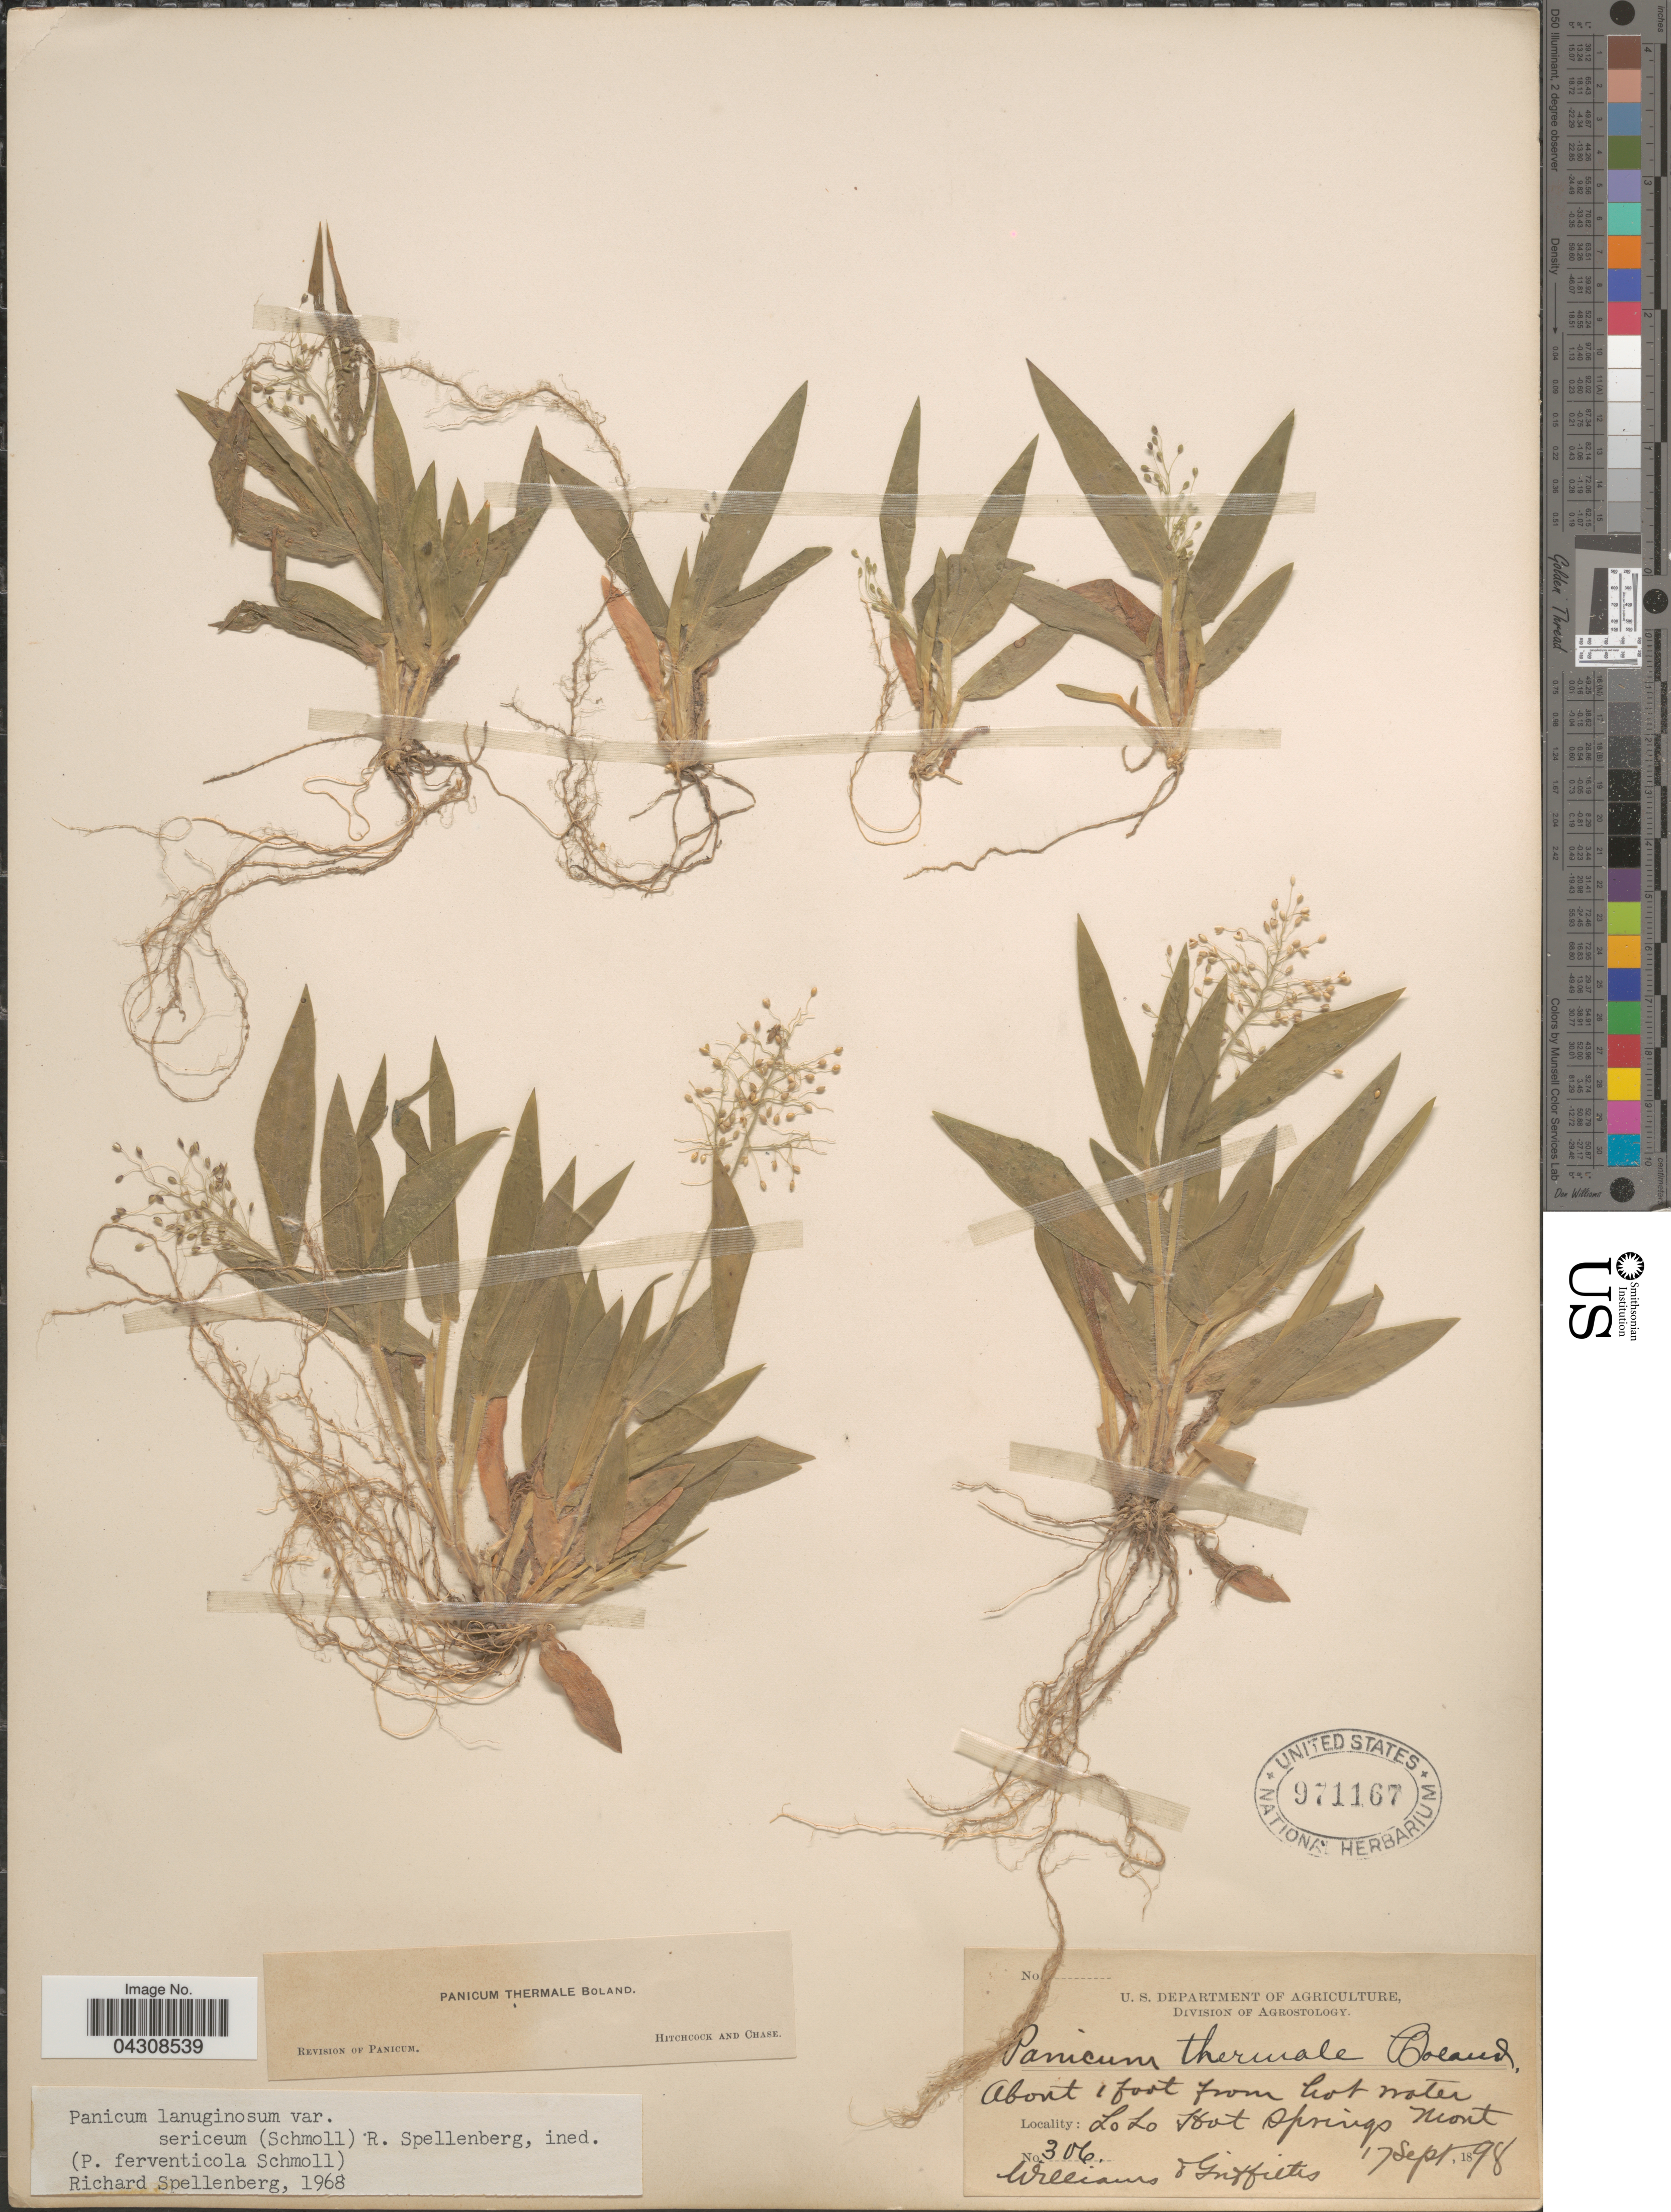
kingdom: Plantae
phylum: Tracheophyta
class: Liliopsida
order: Poales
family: Poaceae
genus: Dichanthelium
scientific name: Dichanthelium acuminatum var. acuminatum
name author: (Sw.) Gould & C.A. Clark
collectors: -- Williams & -- Griffiths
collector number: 306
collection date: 1898-09-17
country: United States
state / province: Montana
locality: About 1 foot from hot water Lolo Hot Springs.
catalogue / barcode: US 971167